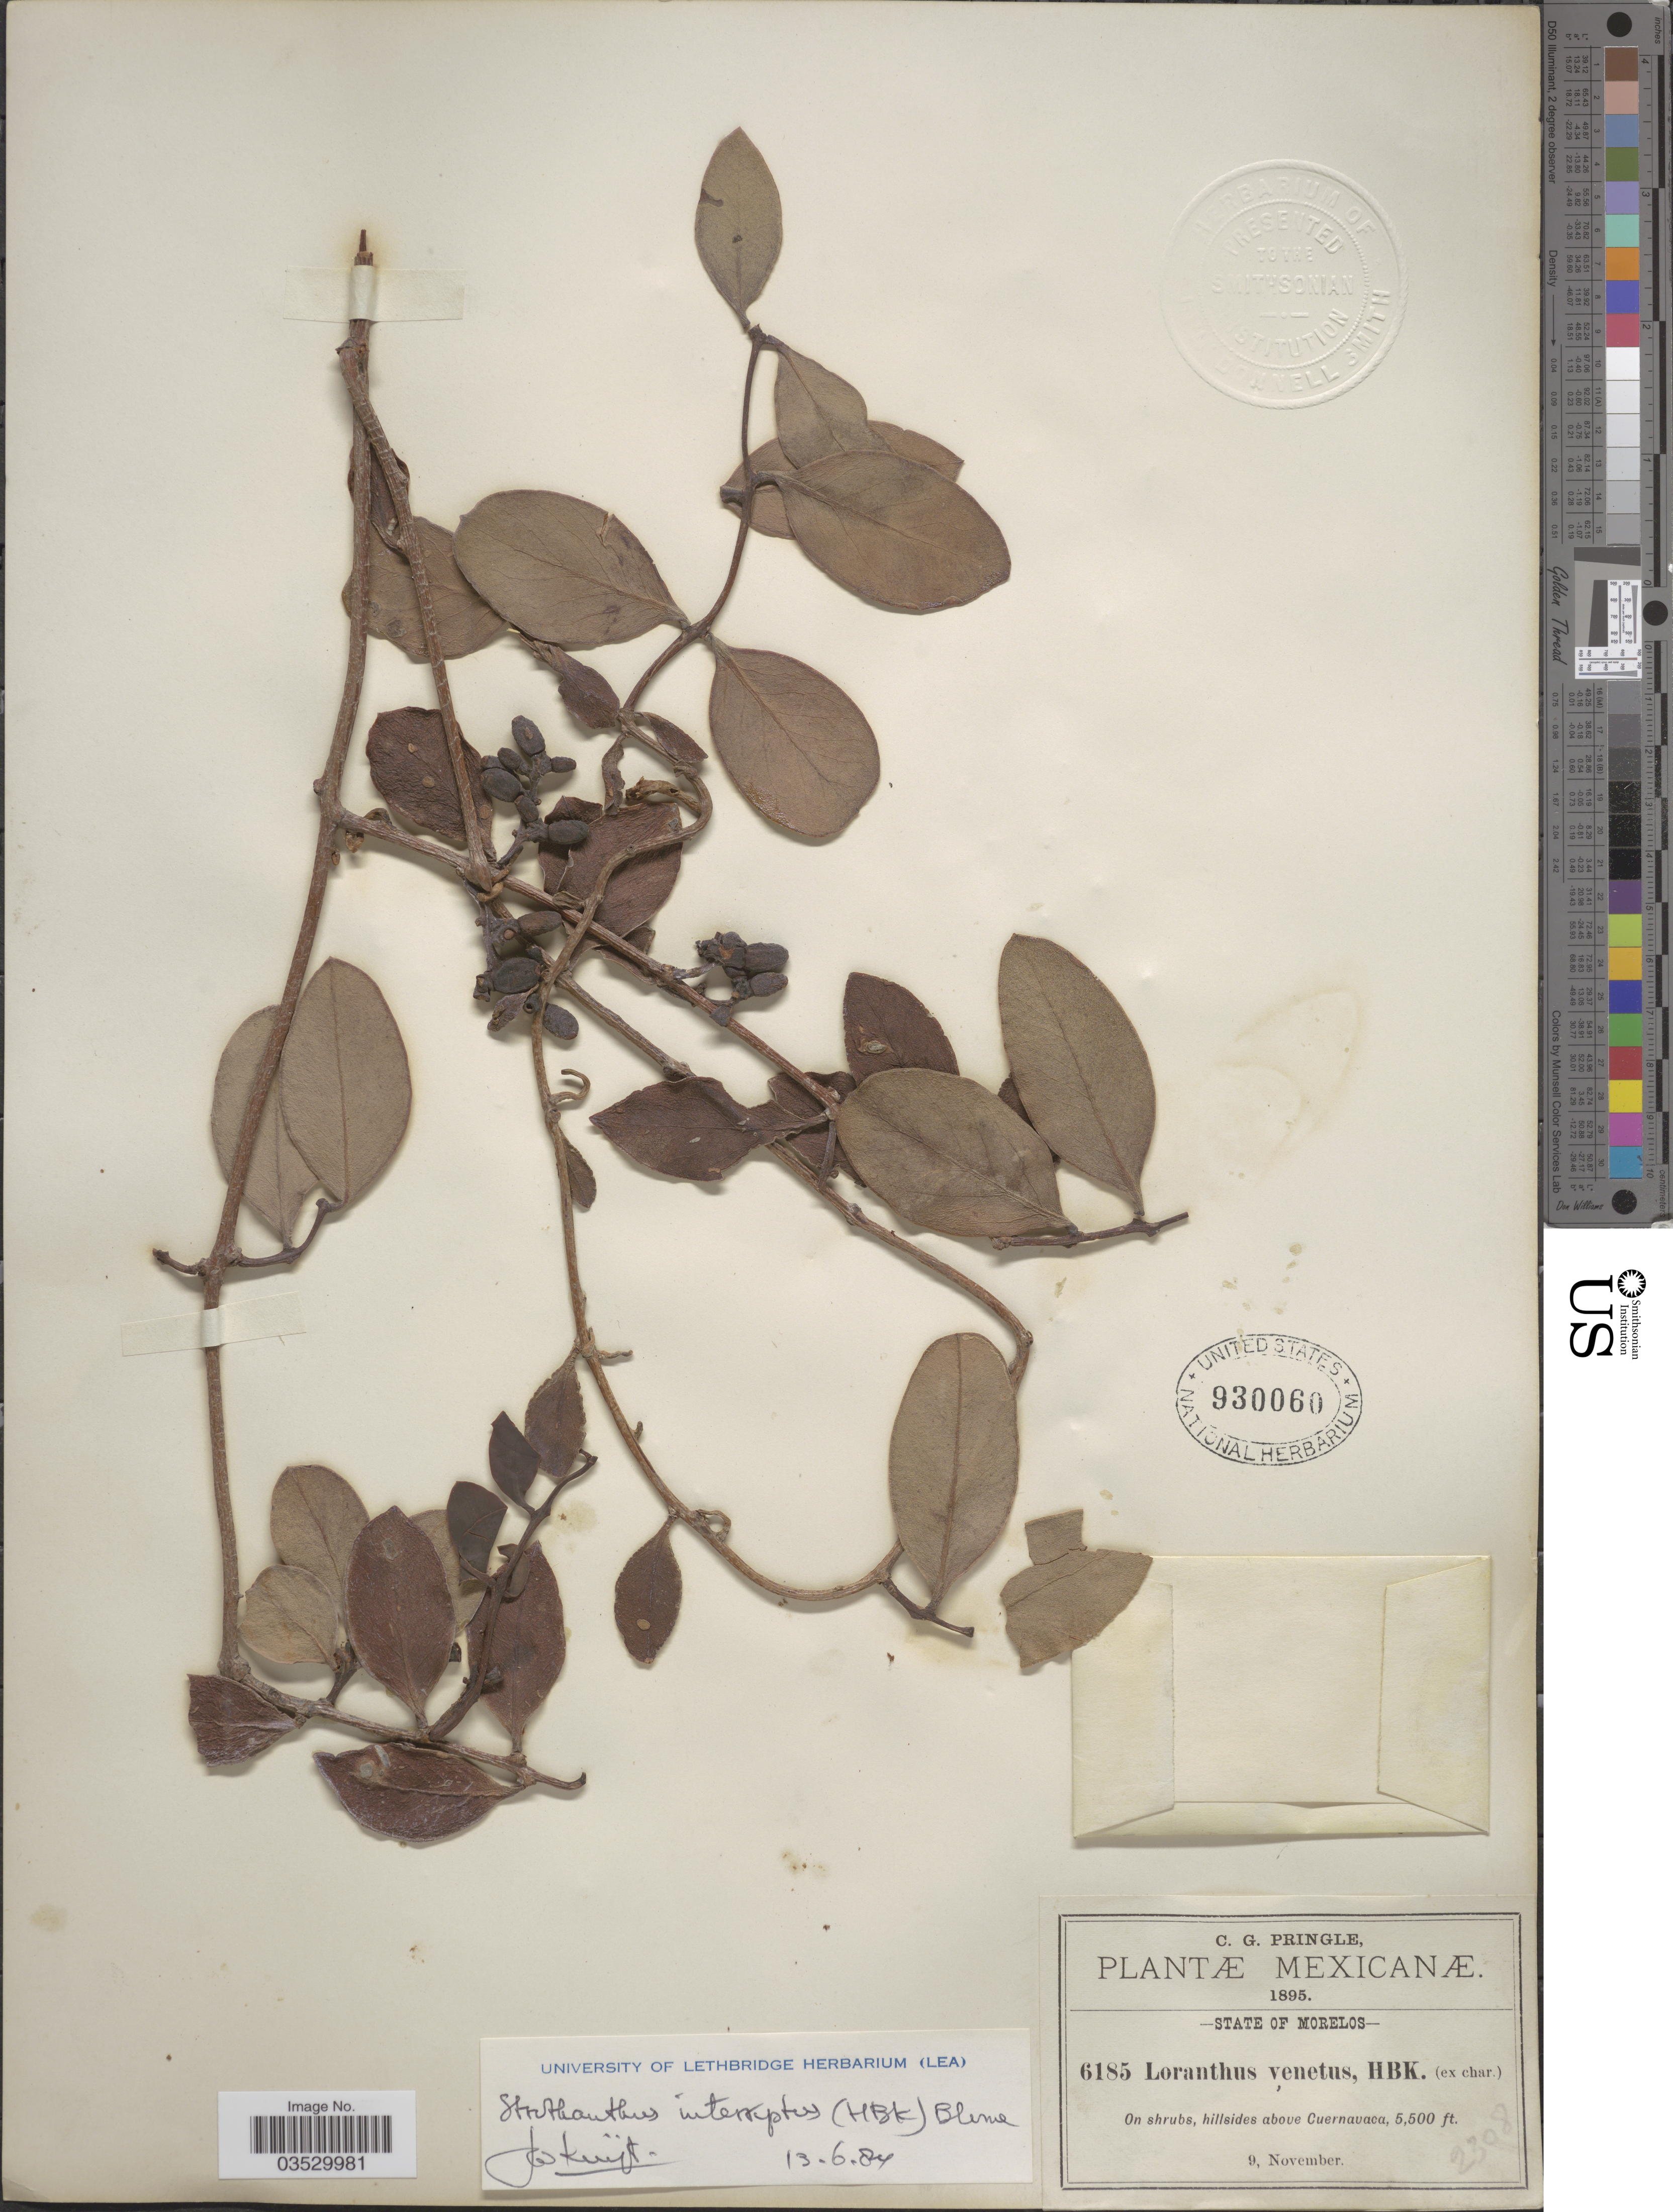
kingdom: Plantae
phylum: Tracheophyta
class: Magnoliopsida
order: Santalales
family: Loranthaceae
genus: Struthanthus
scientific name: Struthanthus interruptus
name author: (Kunth) G. Don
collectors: C. G. Pringle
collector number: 6185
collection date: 1895-11-09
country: Mexico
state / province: Morelos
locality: Hillsides above Cuernavaca.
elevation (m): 1676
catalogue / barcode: US 930060